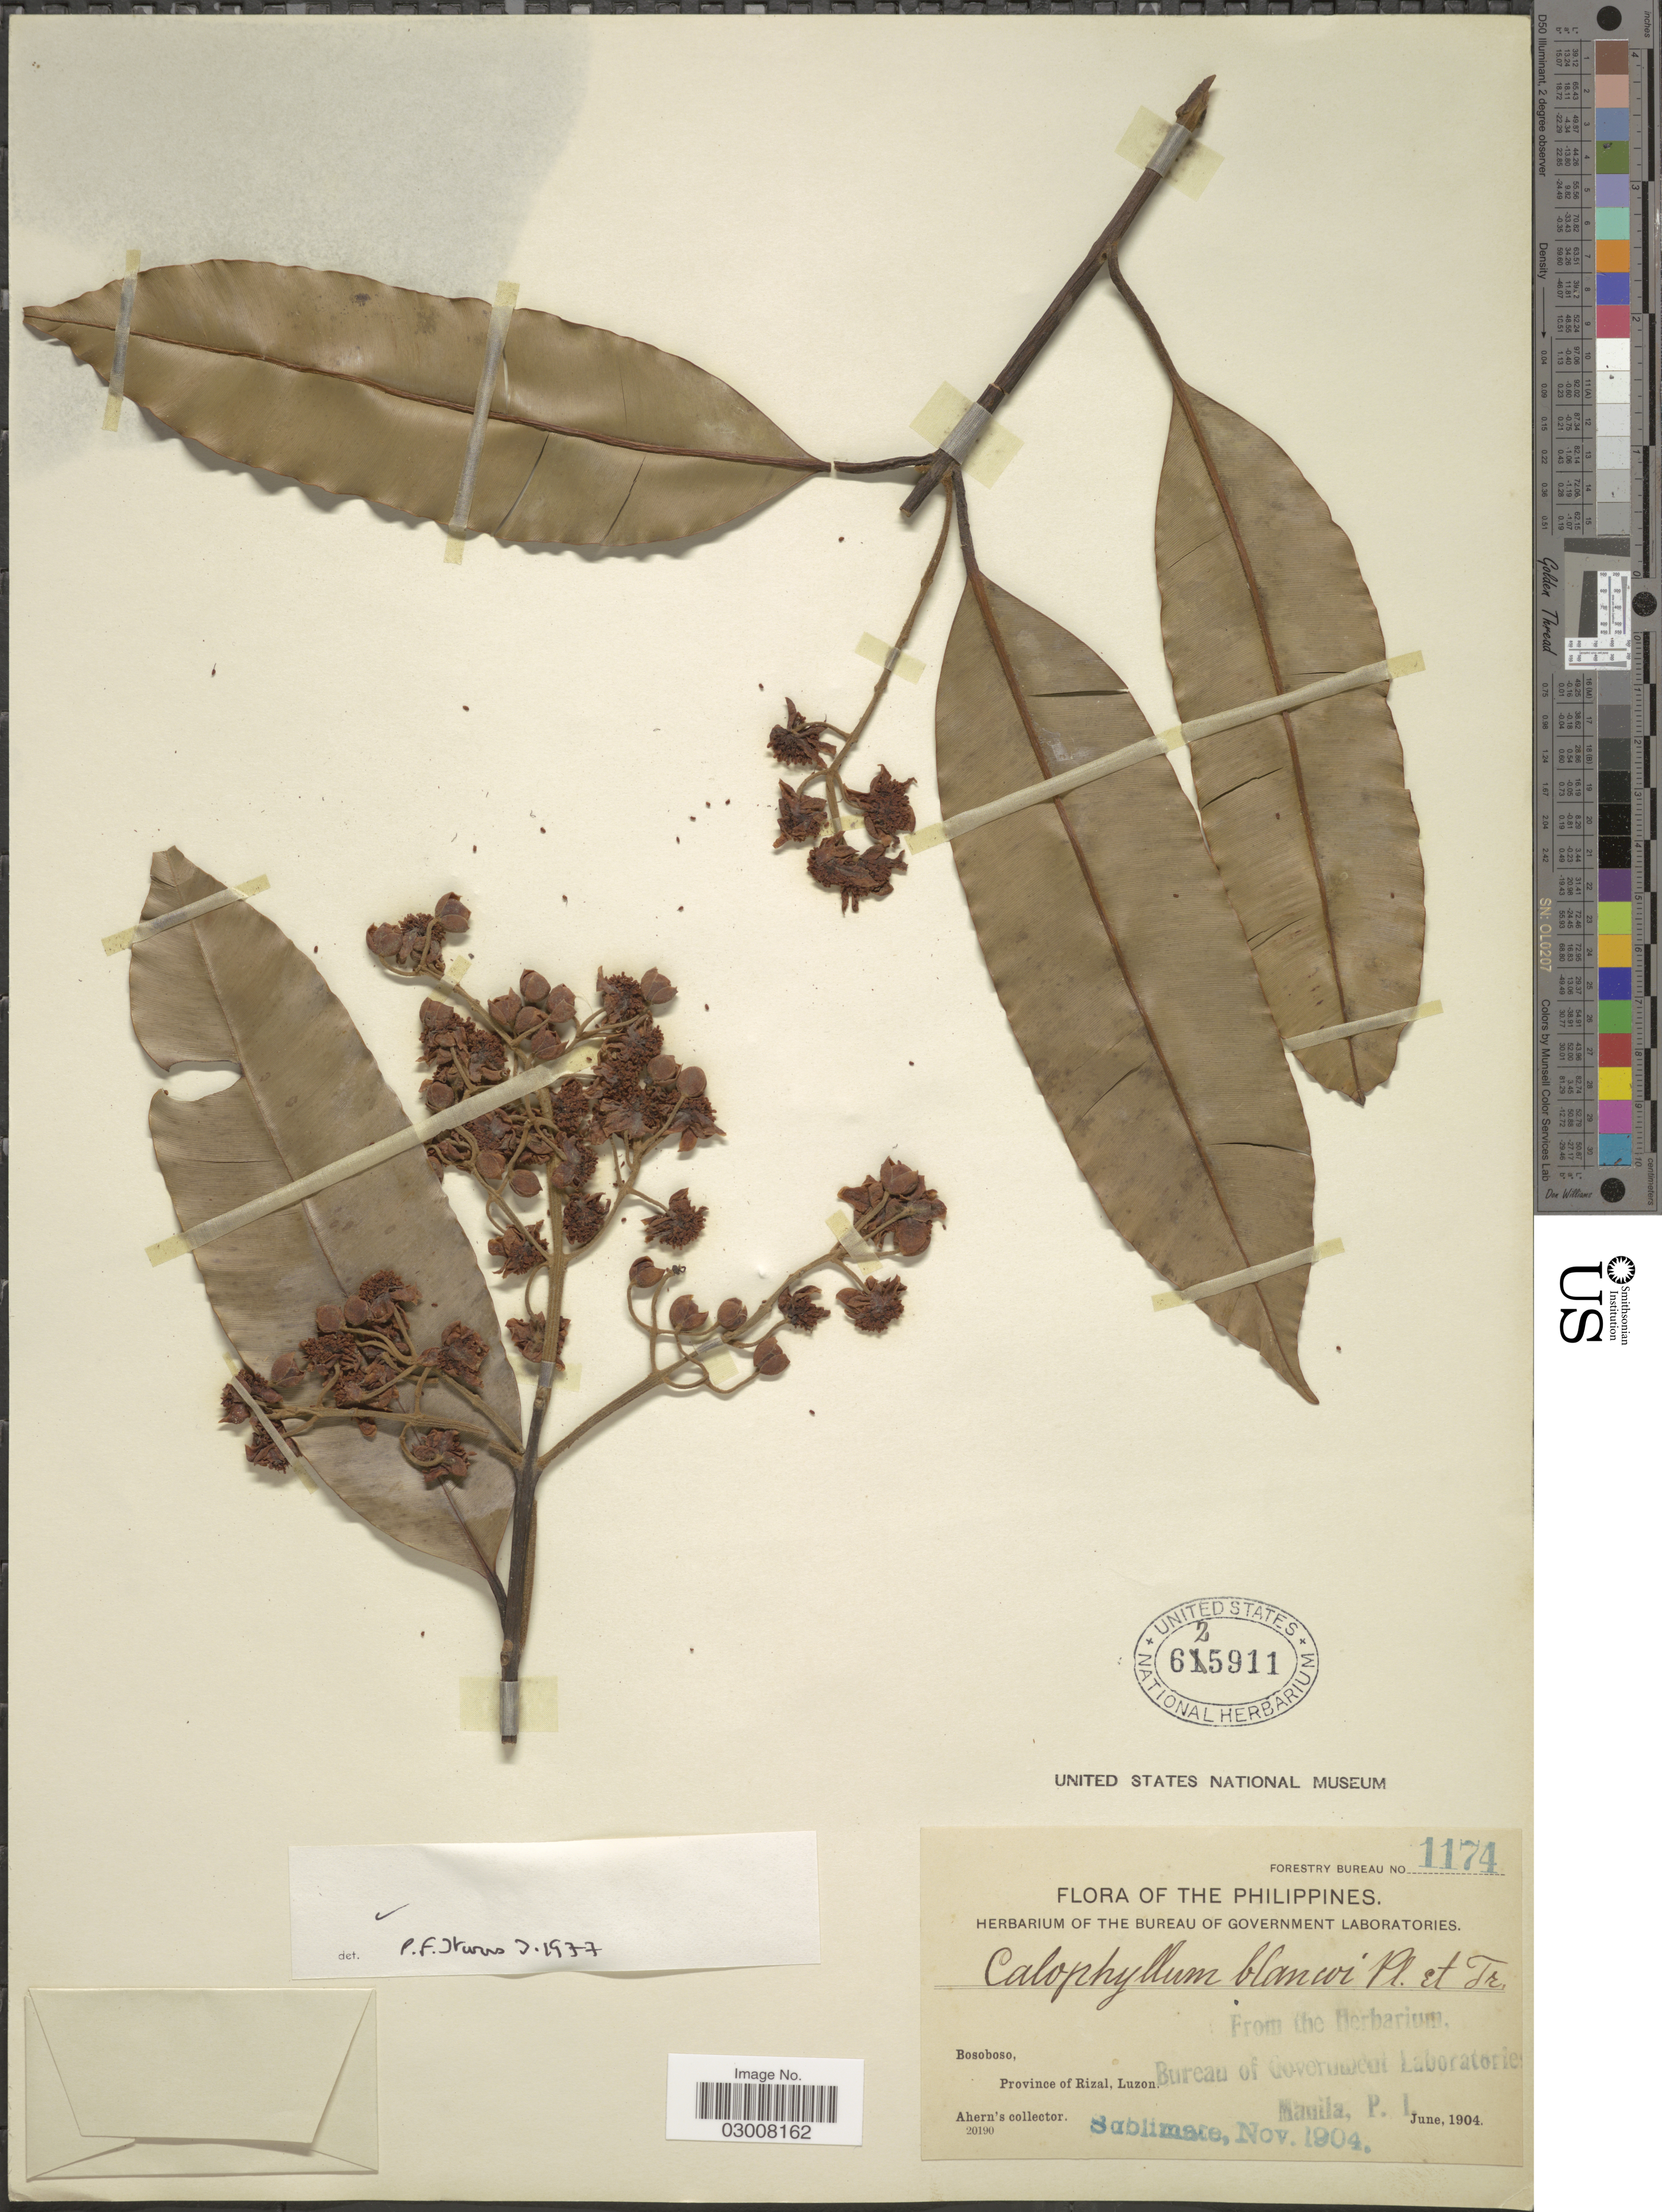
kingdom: Plantae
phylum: Tracheophyta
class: Magnoliopsida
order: Malpighiales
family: Calophyllaceae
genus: Calophyllum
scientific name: Calophyllum blancoi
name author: Planch. & Triana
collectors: Ahern's collector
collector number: Forestry Bureau 1174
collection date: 1904-06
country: Philippines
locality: Bosoboso, Province of Rizal, Luzon.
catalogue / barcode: US 625911